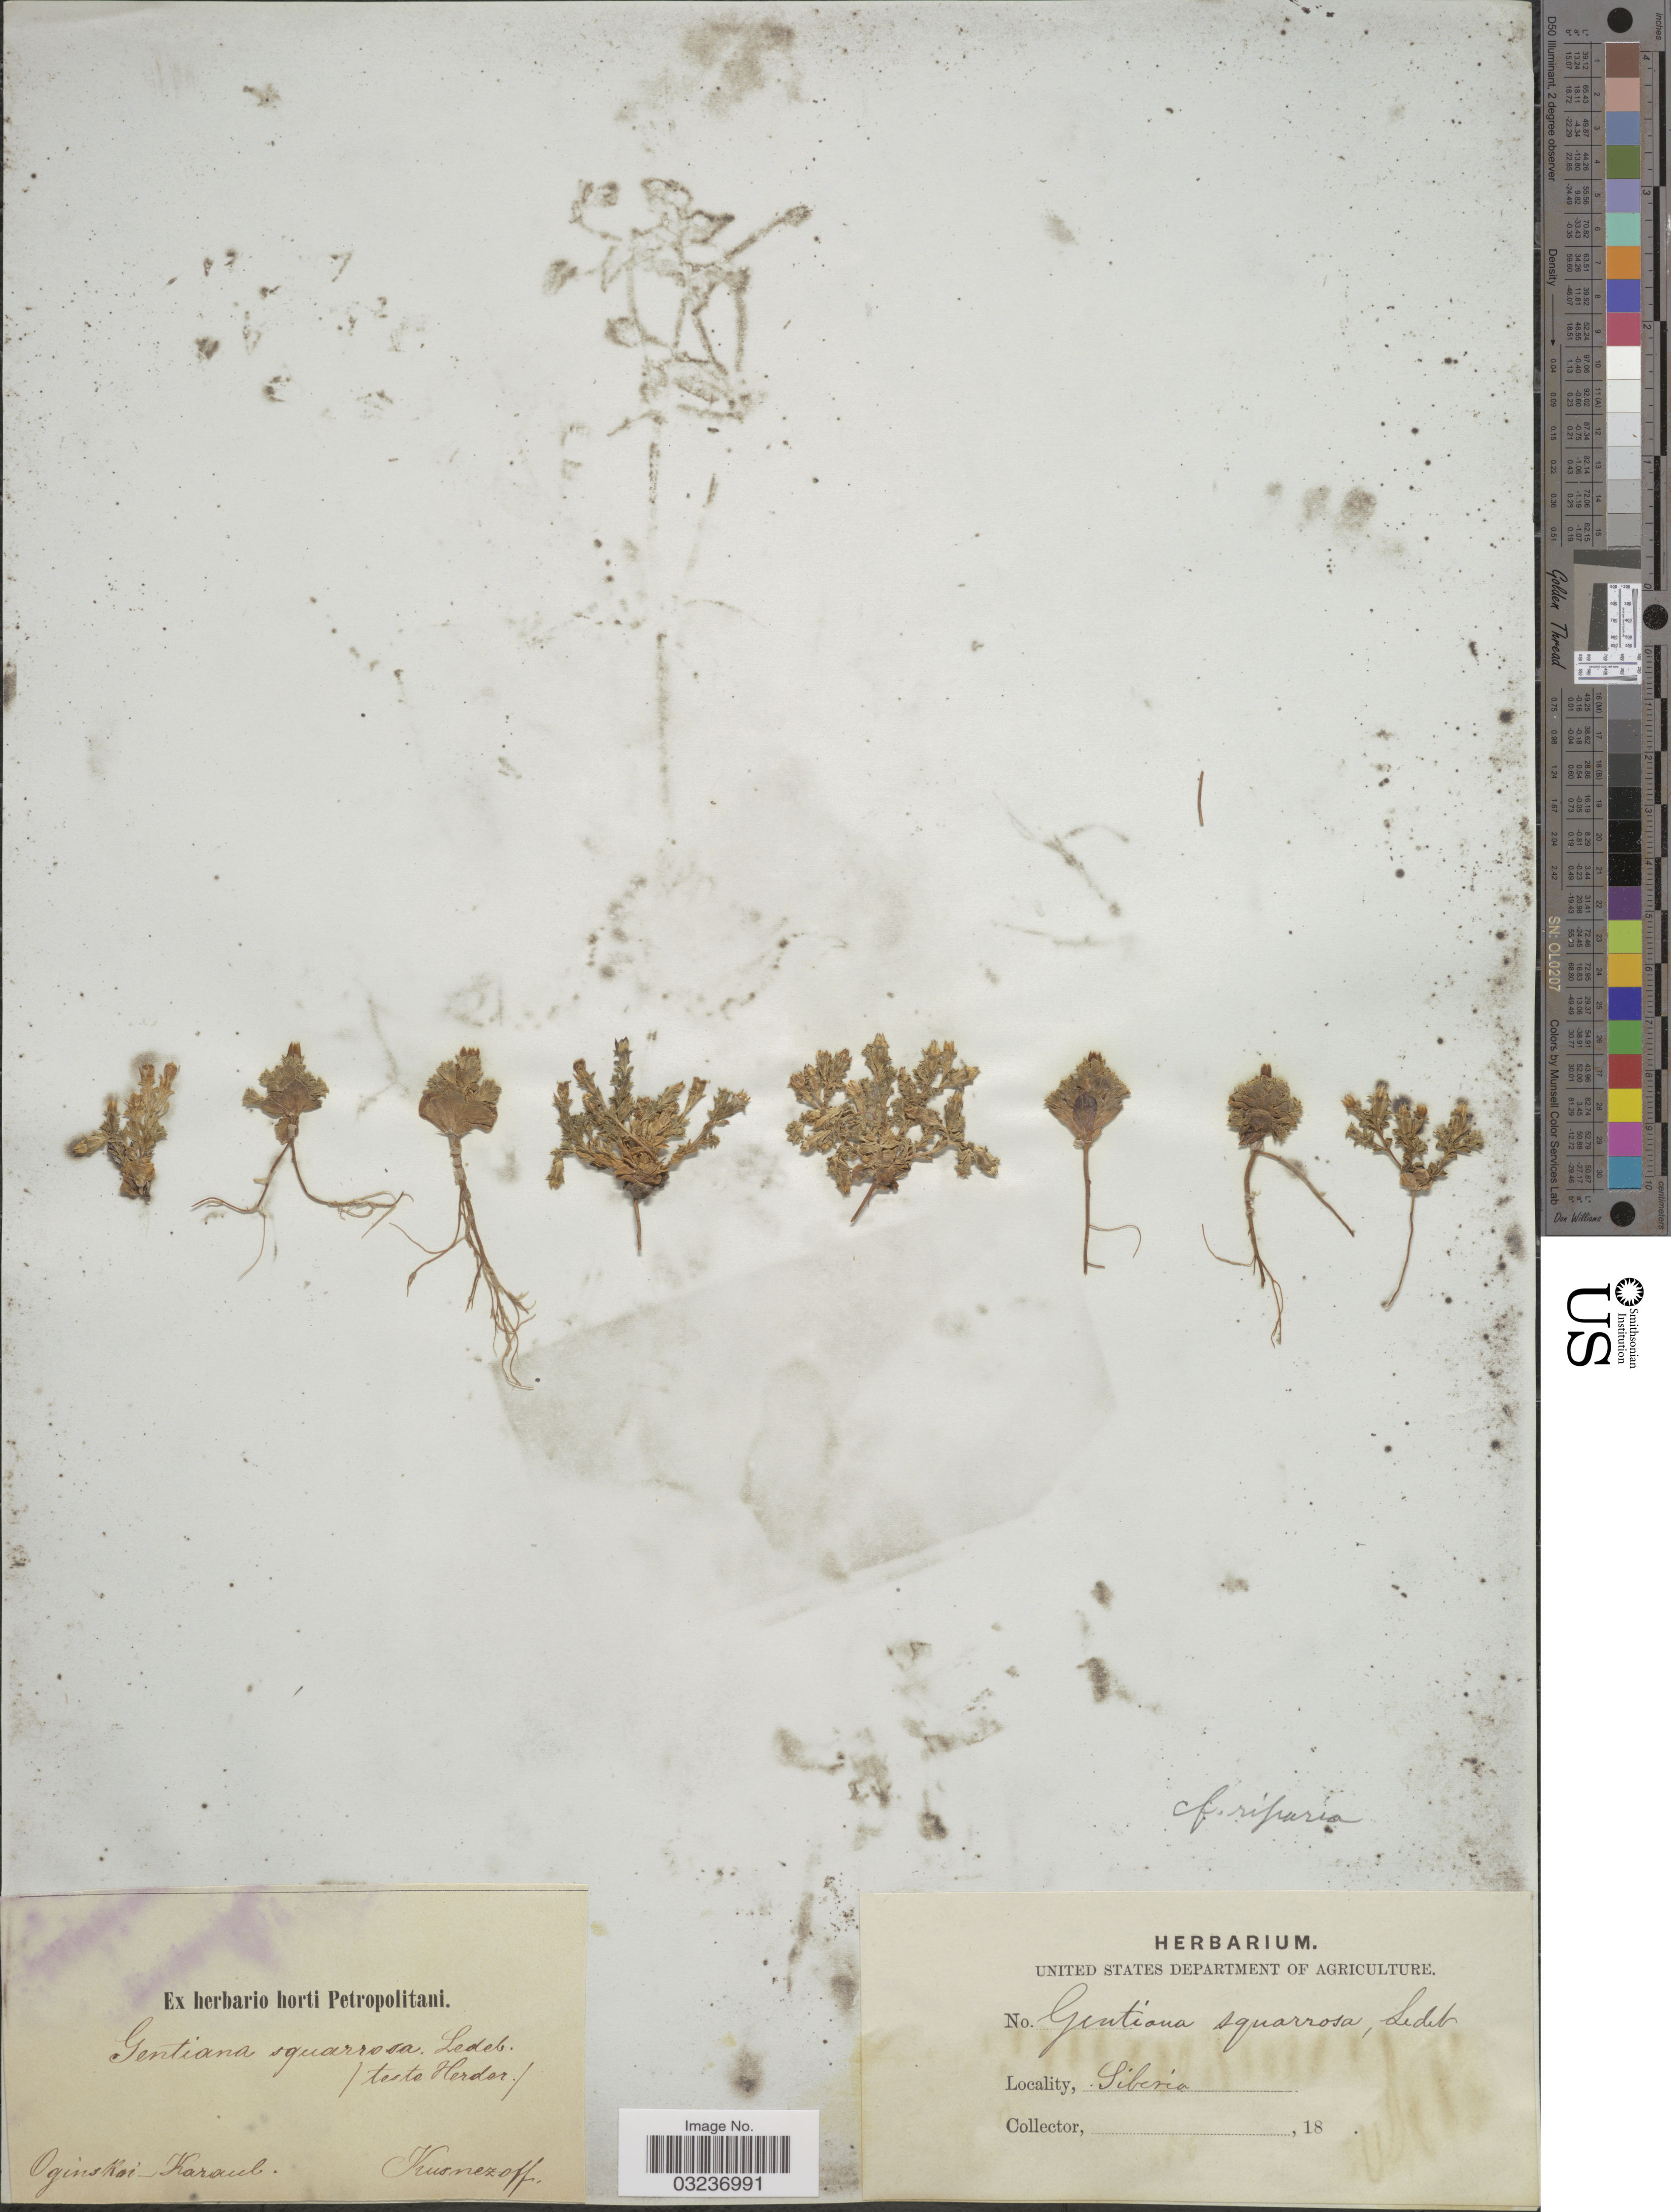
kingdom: Plantae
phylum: Tracheophyta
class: Magnoliopsida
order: Gentianales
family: Gentianaceae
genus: Gentiana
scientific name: Gentiana squarrosa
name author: Ledeb.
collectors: Kusnetzoff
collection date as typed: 18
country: Russian Federation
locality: Siberia, Oginskoi Karaul.